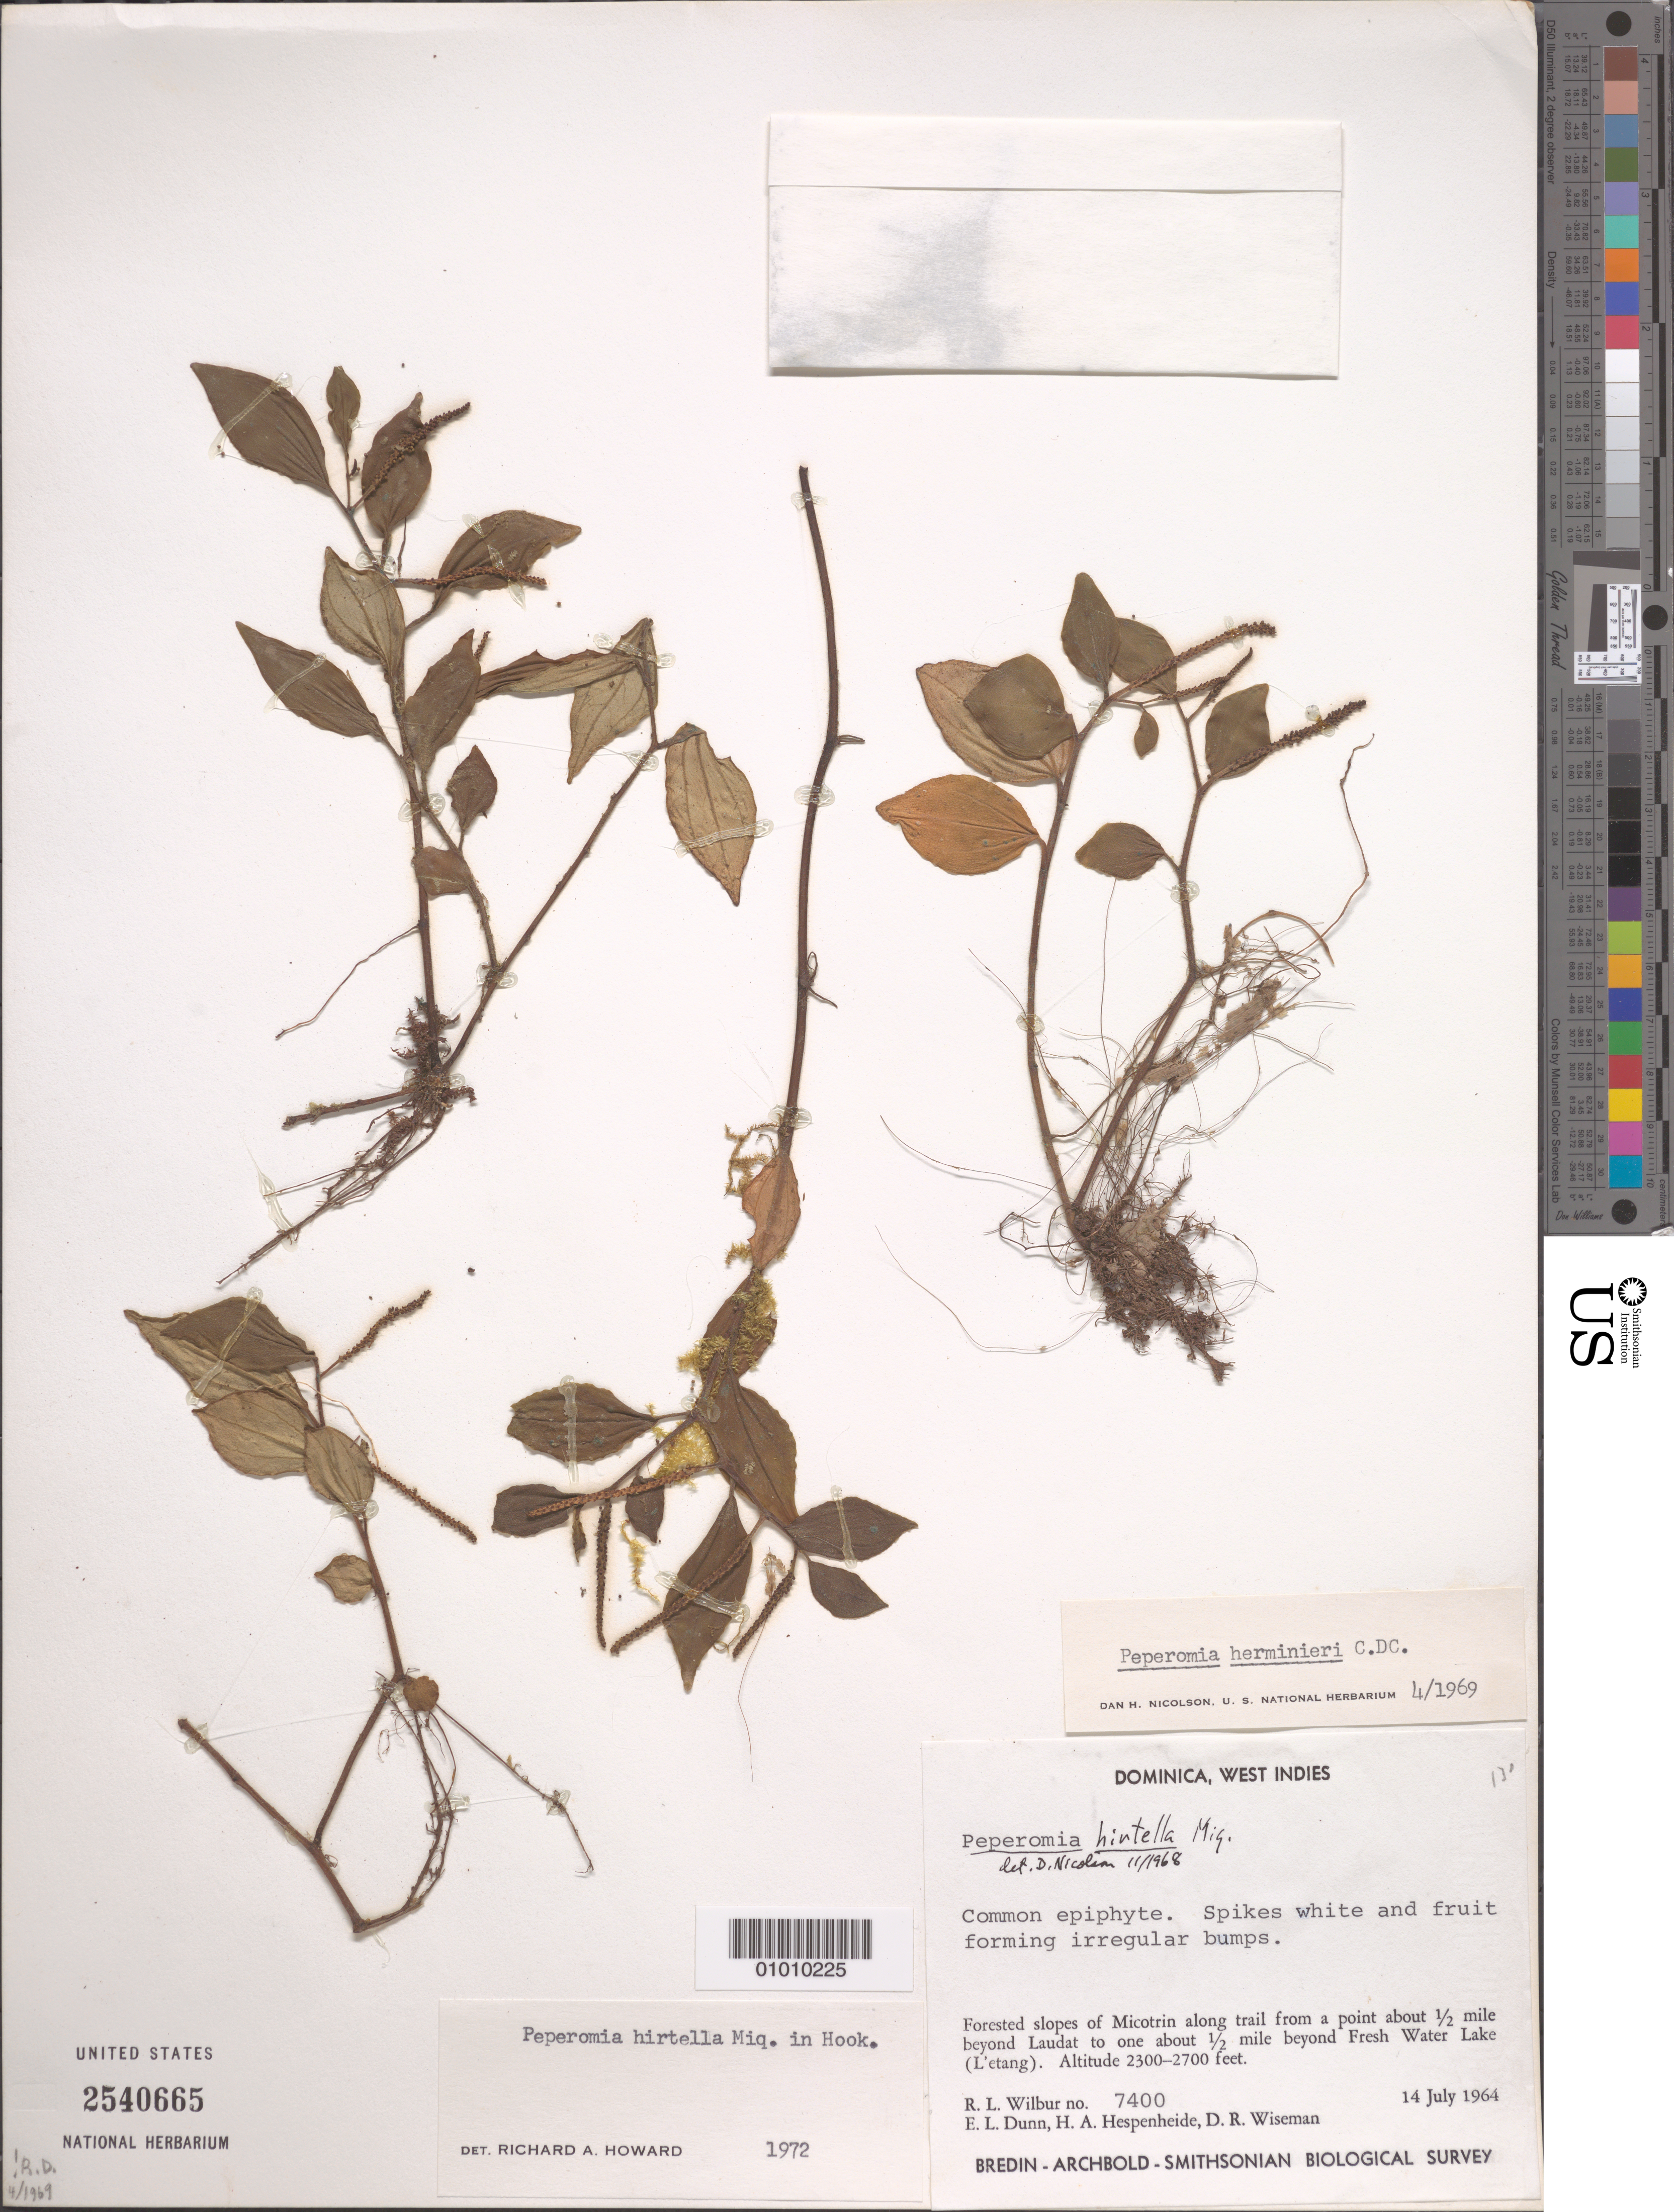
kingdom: Plantae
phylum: Tracheophyta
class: Magnoliopsida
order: Piperales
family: Piperaceae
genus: Peperomia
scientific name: Peperomia hirtella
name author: Miq.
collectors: R. L. Wilbur, E. Dunn, E. Hespenheide & D. R. Wiseman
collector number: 7400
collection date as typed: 14 Jul 1964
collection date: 1964-07-14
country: Dominica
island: Dominica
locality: Forested slopes of Micotrin along trail from a point about 1/2 mile beyond Laudat to one about 1/2 mile beyond Fresh Water Lake.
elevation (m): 701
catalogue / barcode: US 2540665